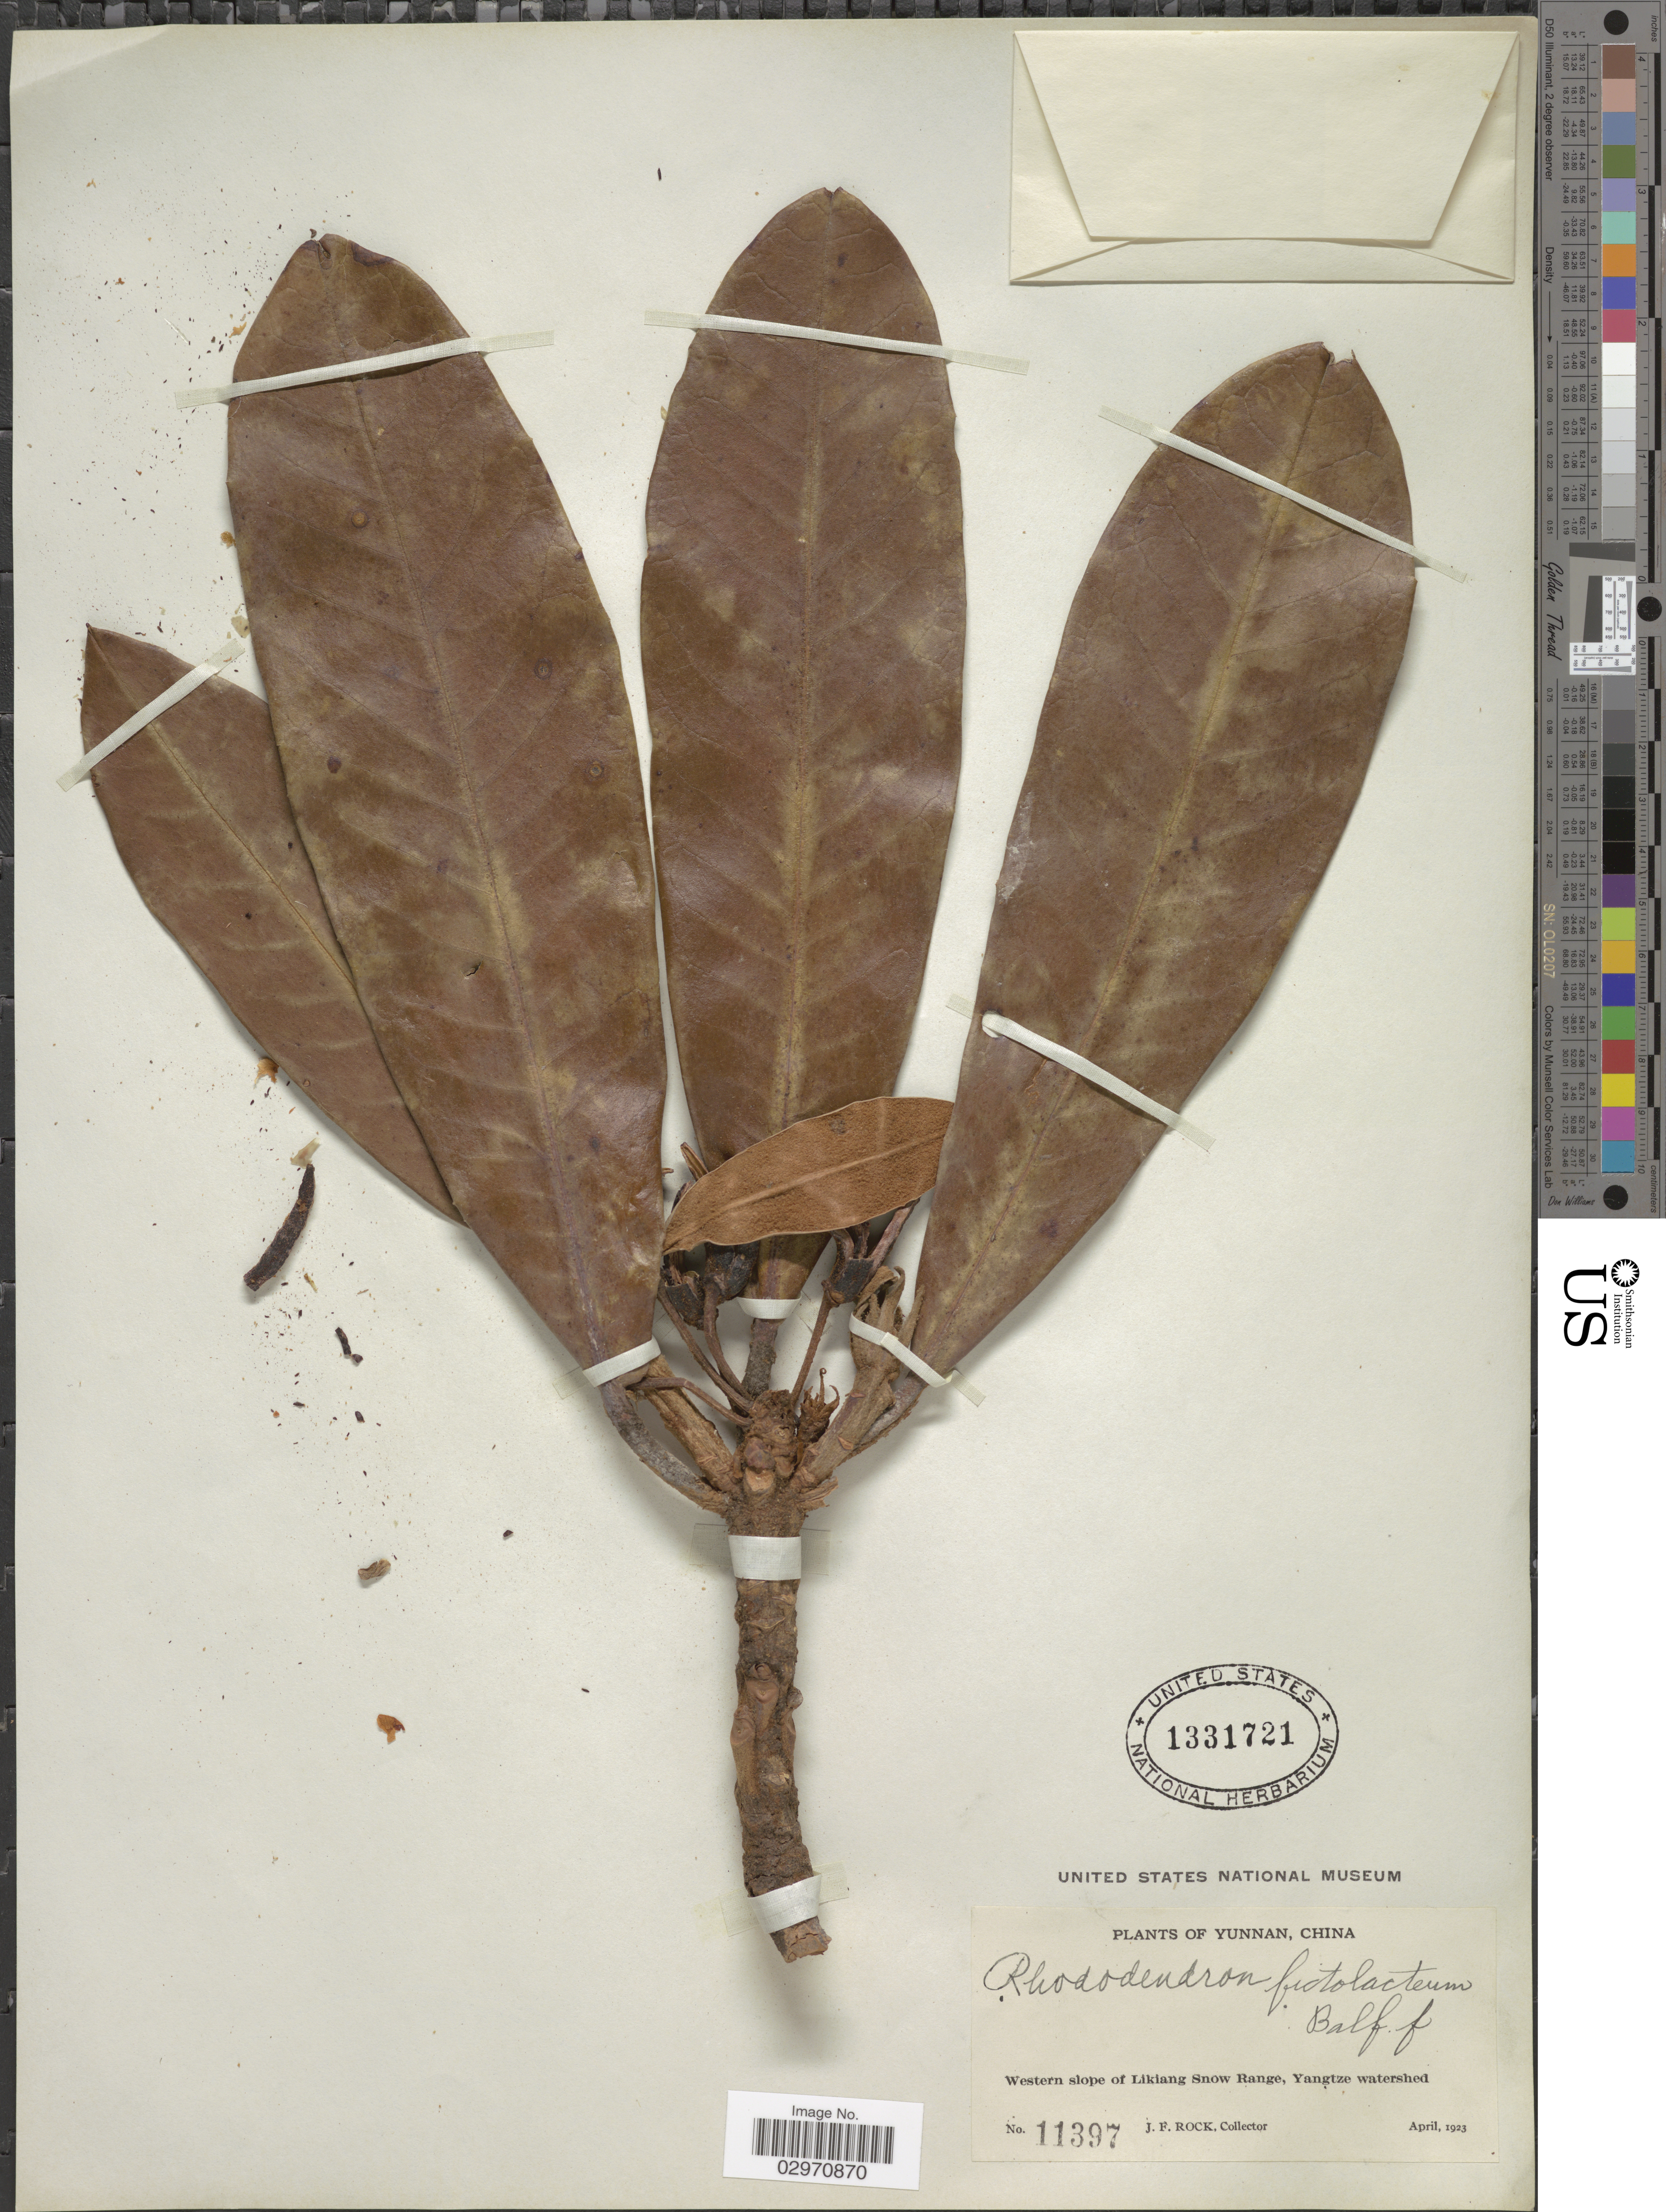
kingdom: Plantae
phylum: Tracheophyta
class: Magnoliopsida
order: Ericales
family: Ericaceae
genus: Rhododendron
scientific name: Rhododendron fictolacteum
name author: Balf. f.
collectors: J. Rock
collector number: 11397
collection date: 1923-04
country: China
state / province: Yunnan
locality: Western slope of Likiang Snow Range, Yangtze watershed.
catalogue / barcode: US 1331721